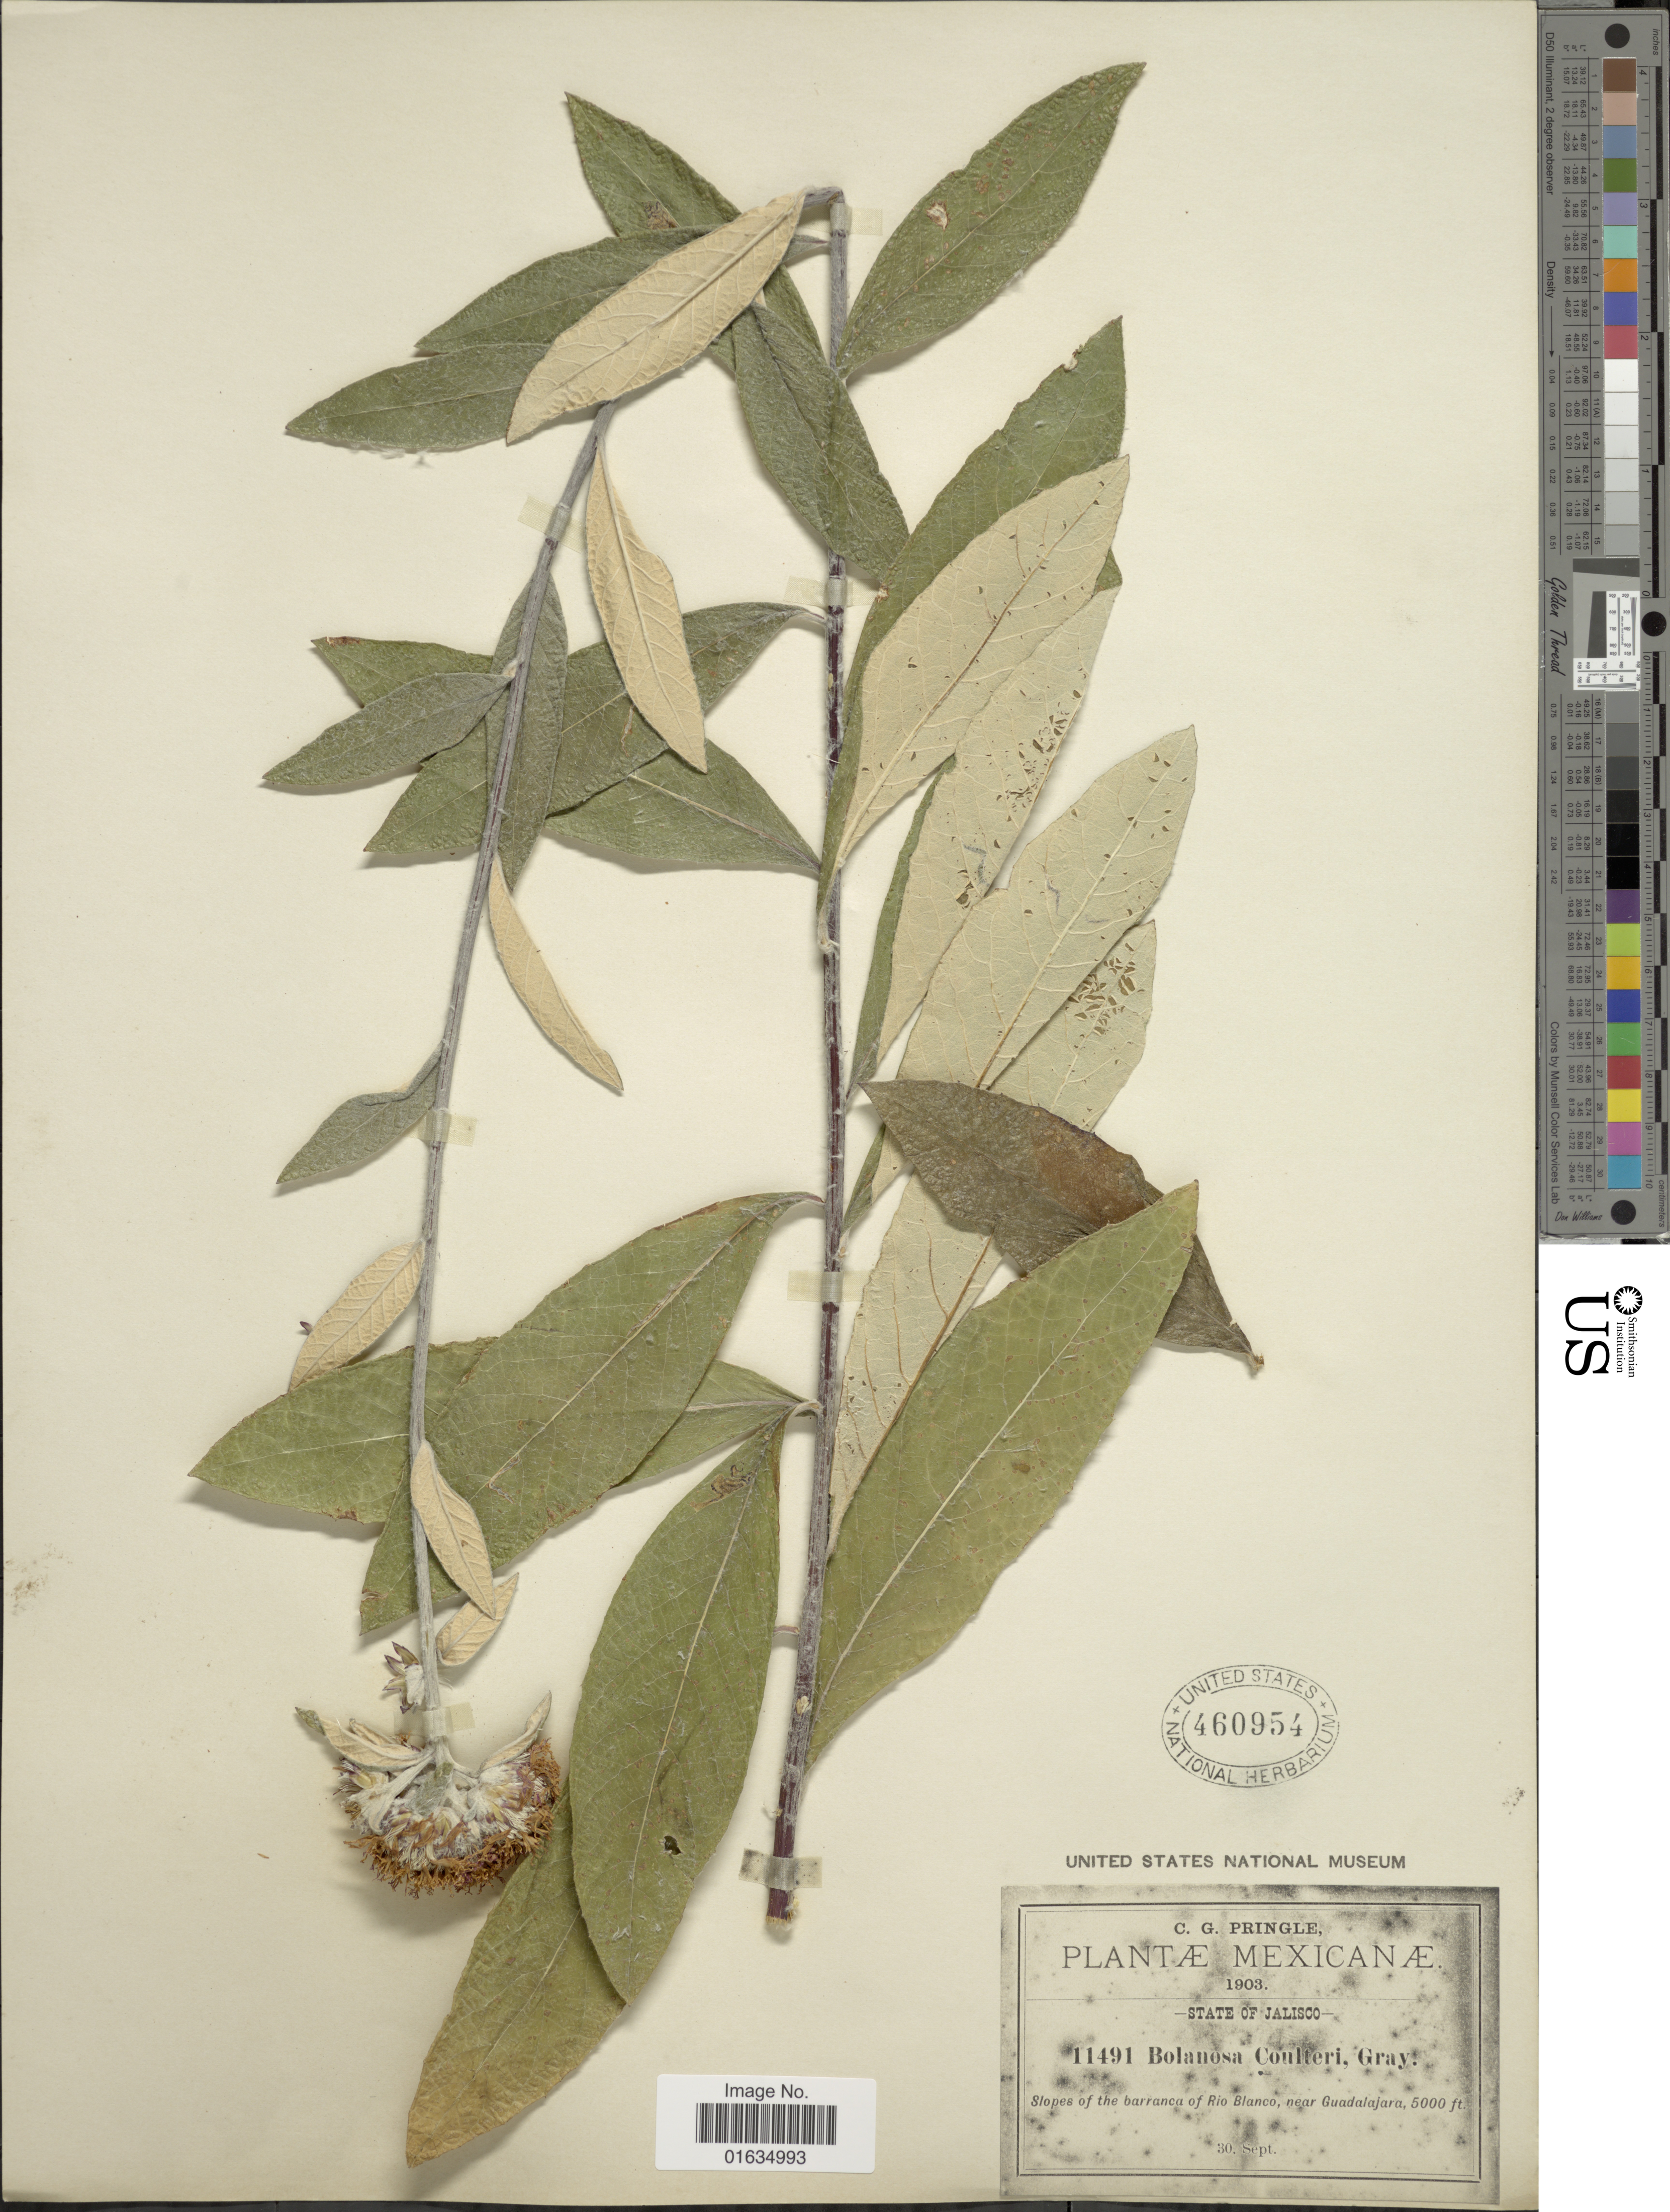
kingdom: Plantae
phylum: Tracheophyta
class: Magnoliopsida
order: Asterales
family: Asteraceae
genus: Bolanosa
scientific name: Bolanosa coulteri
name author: A. Gray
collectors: C. G. Pringle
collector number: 11491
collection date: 1903-09-30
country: Mexico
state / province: Jalisco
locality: Mexicanae, State of Jalisco, barranca of Rio Blanco, near Guadalajara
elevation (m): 1524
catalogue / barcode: US 460954